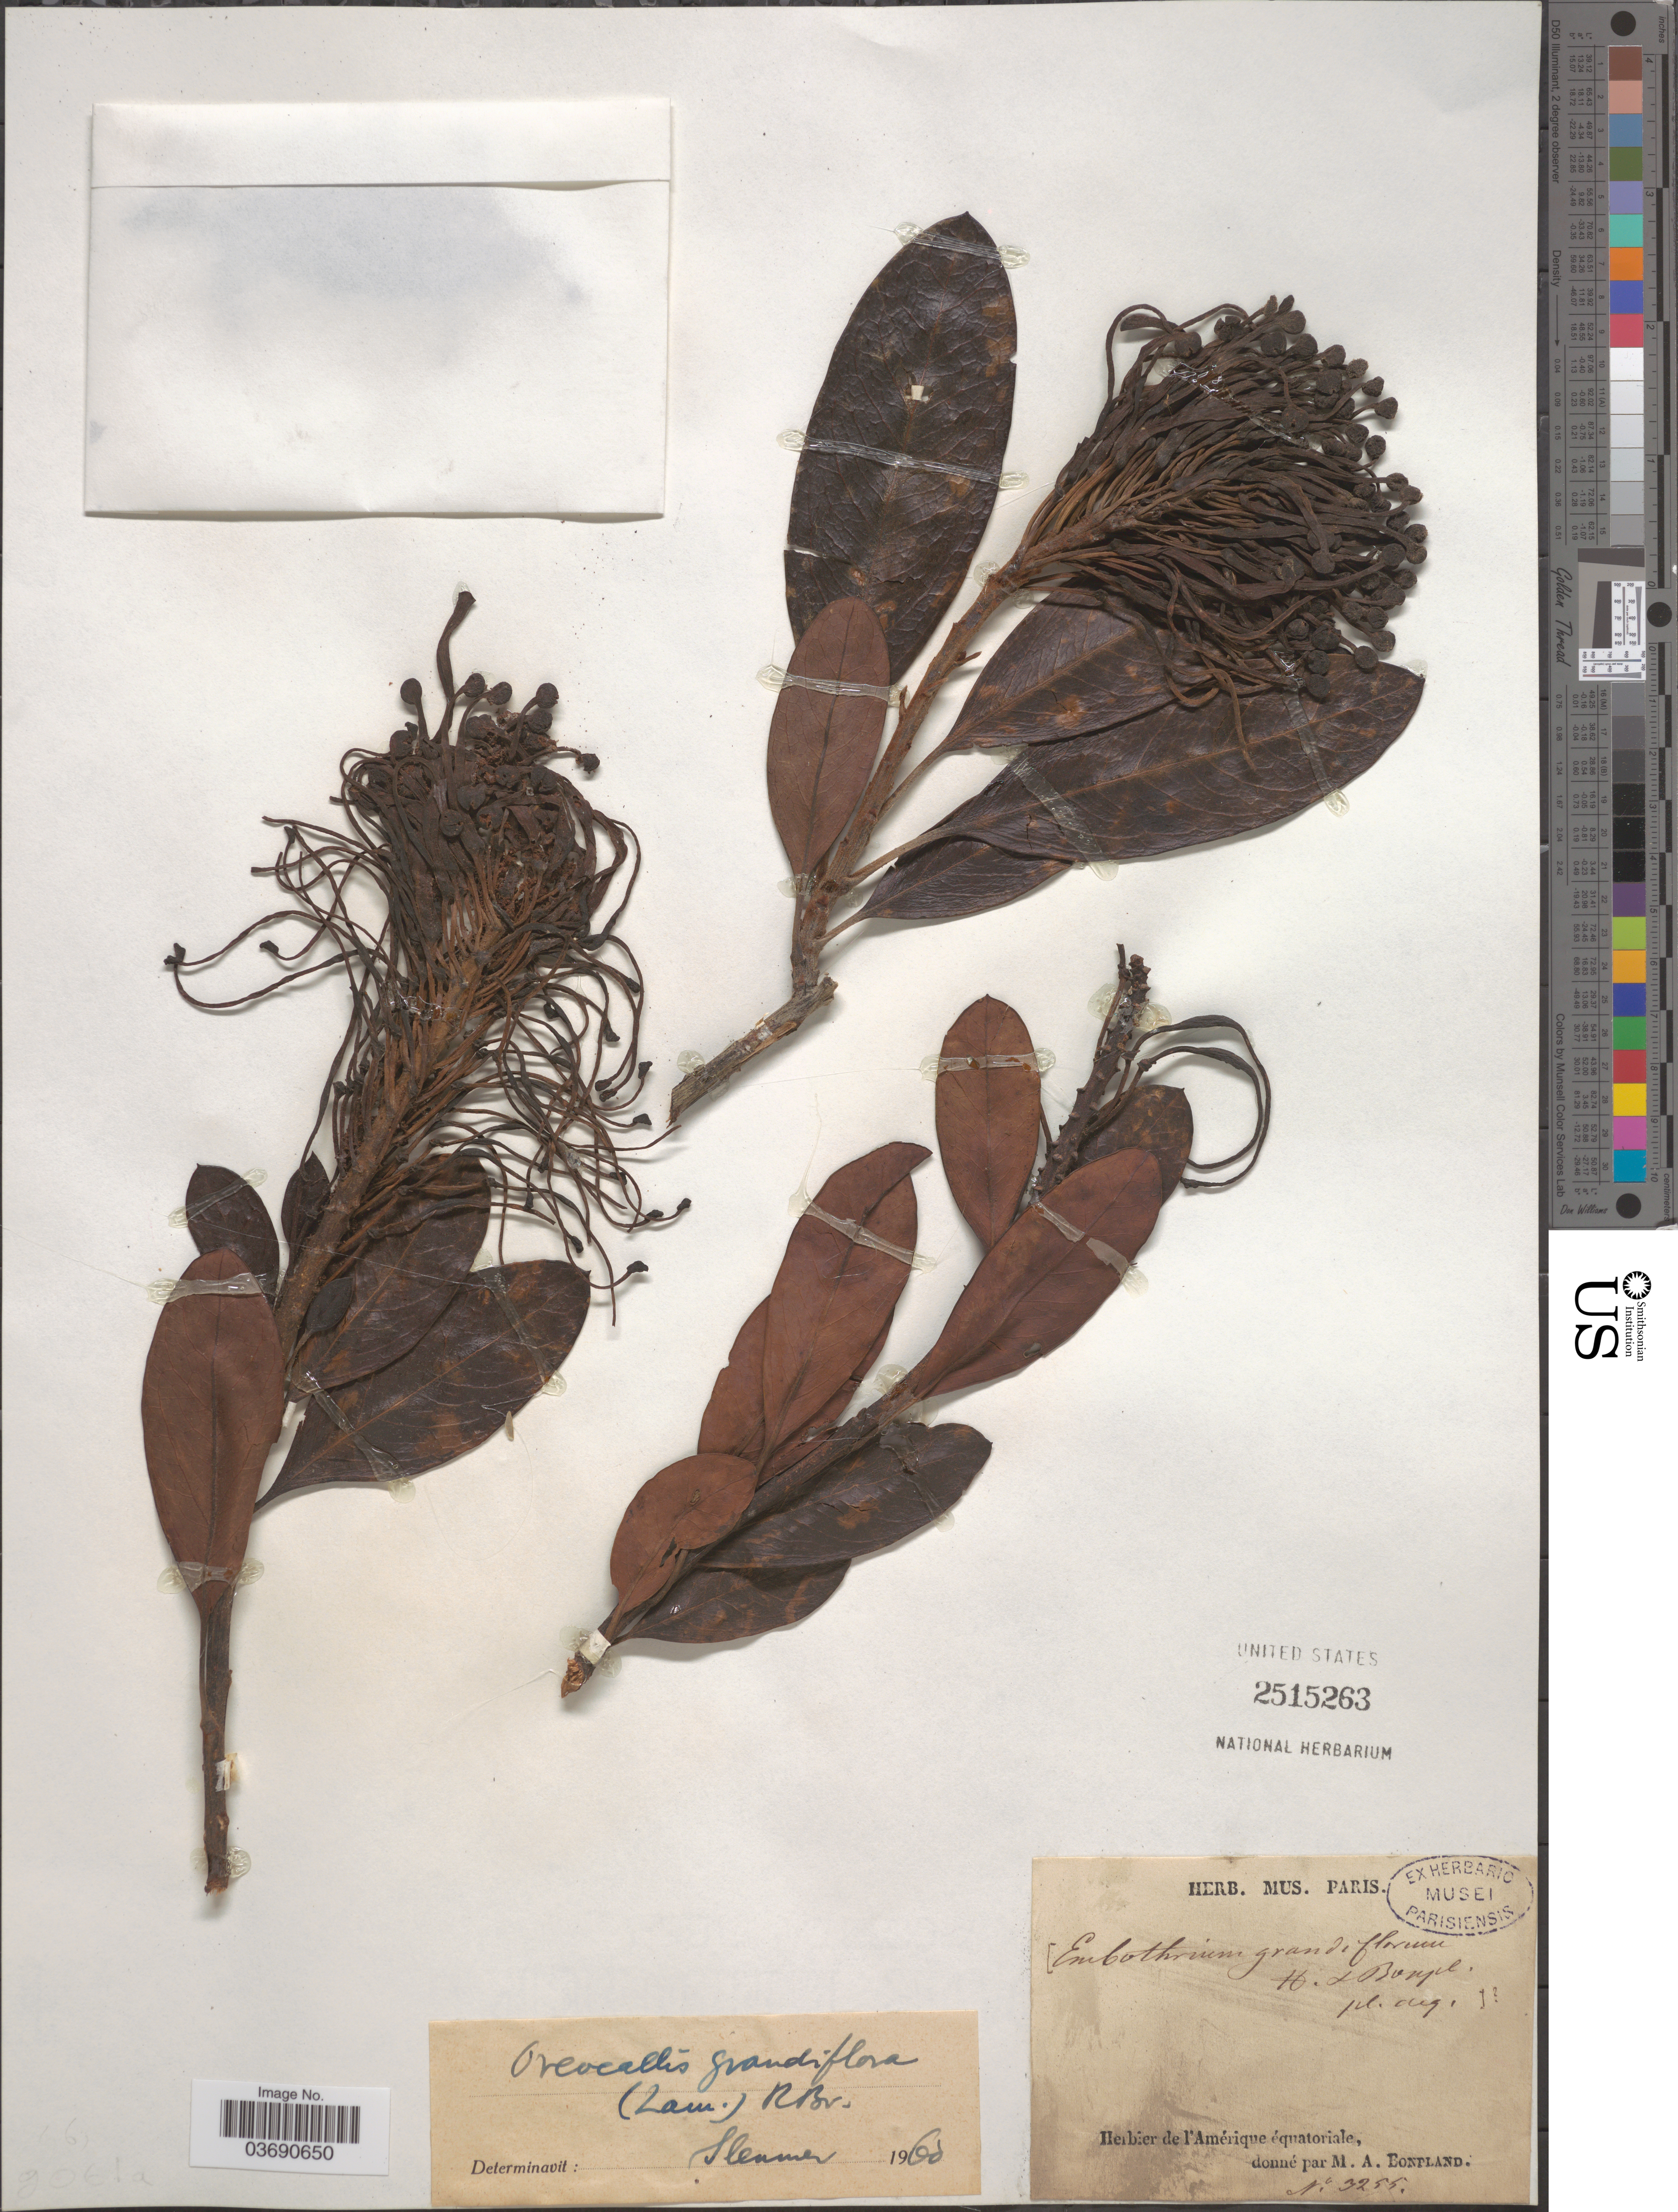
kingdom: Plantae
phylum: Tracheophyta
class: Magnoliopsida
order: Proteales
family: Proteaceae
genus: Oreocallis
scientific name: Oreocallis grandiflora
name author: (Lam.) R. Br.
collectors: M. Bonpland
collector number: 3255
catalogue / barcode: US 2515263